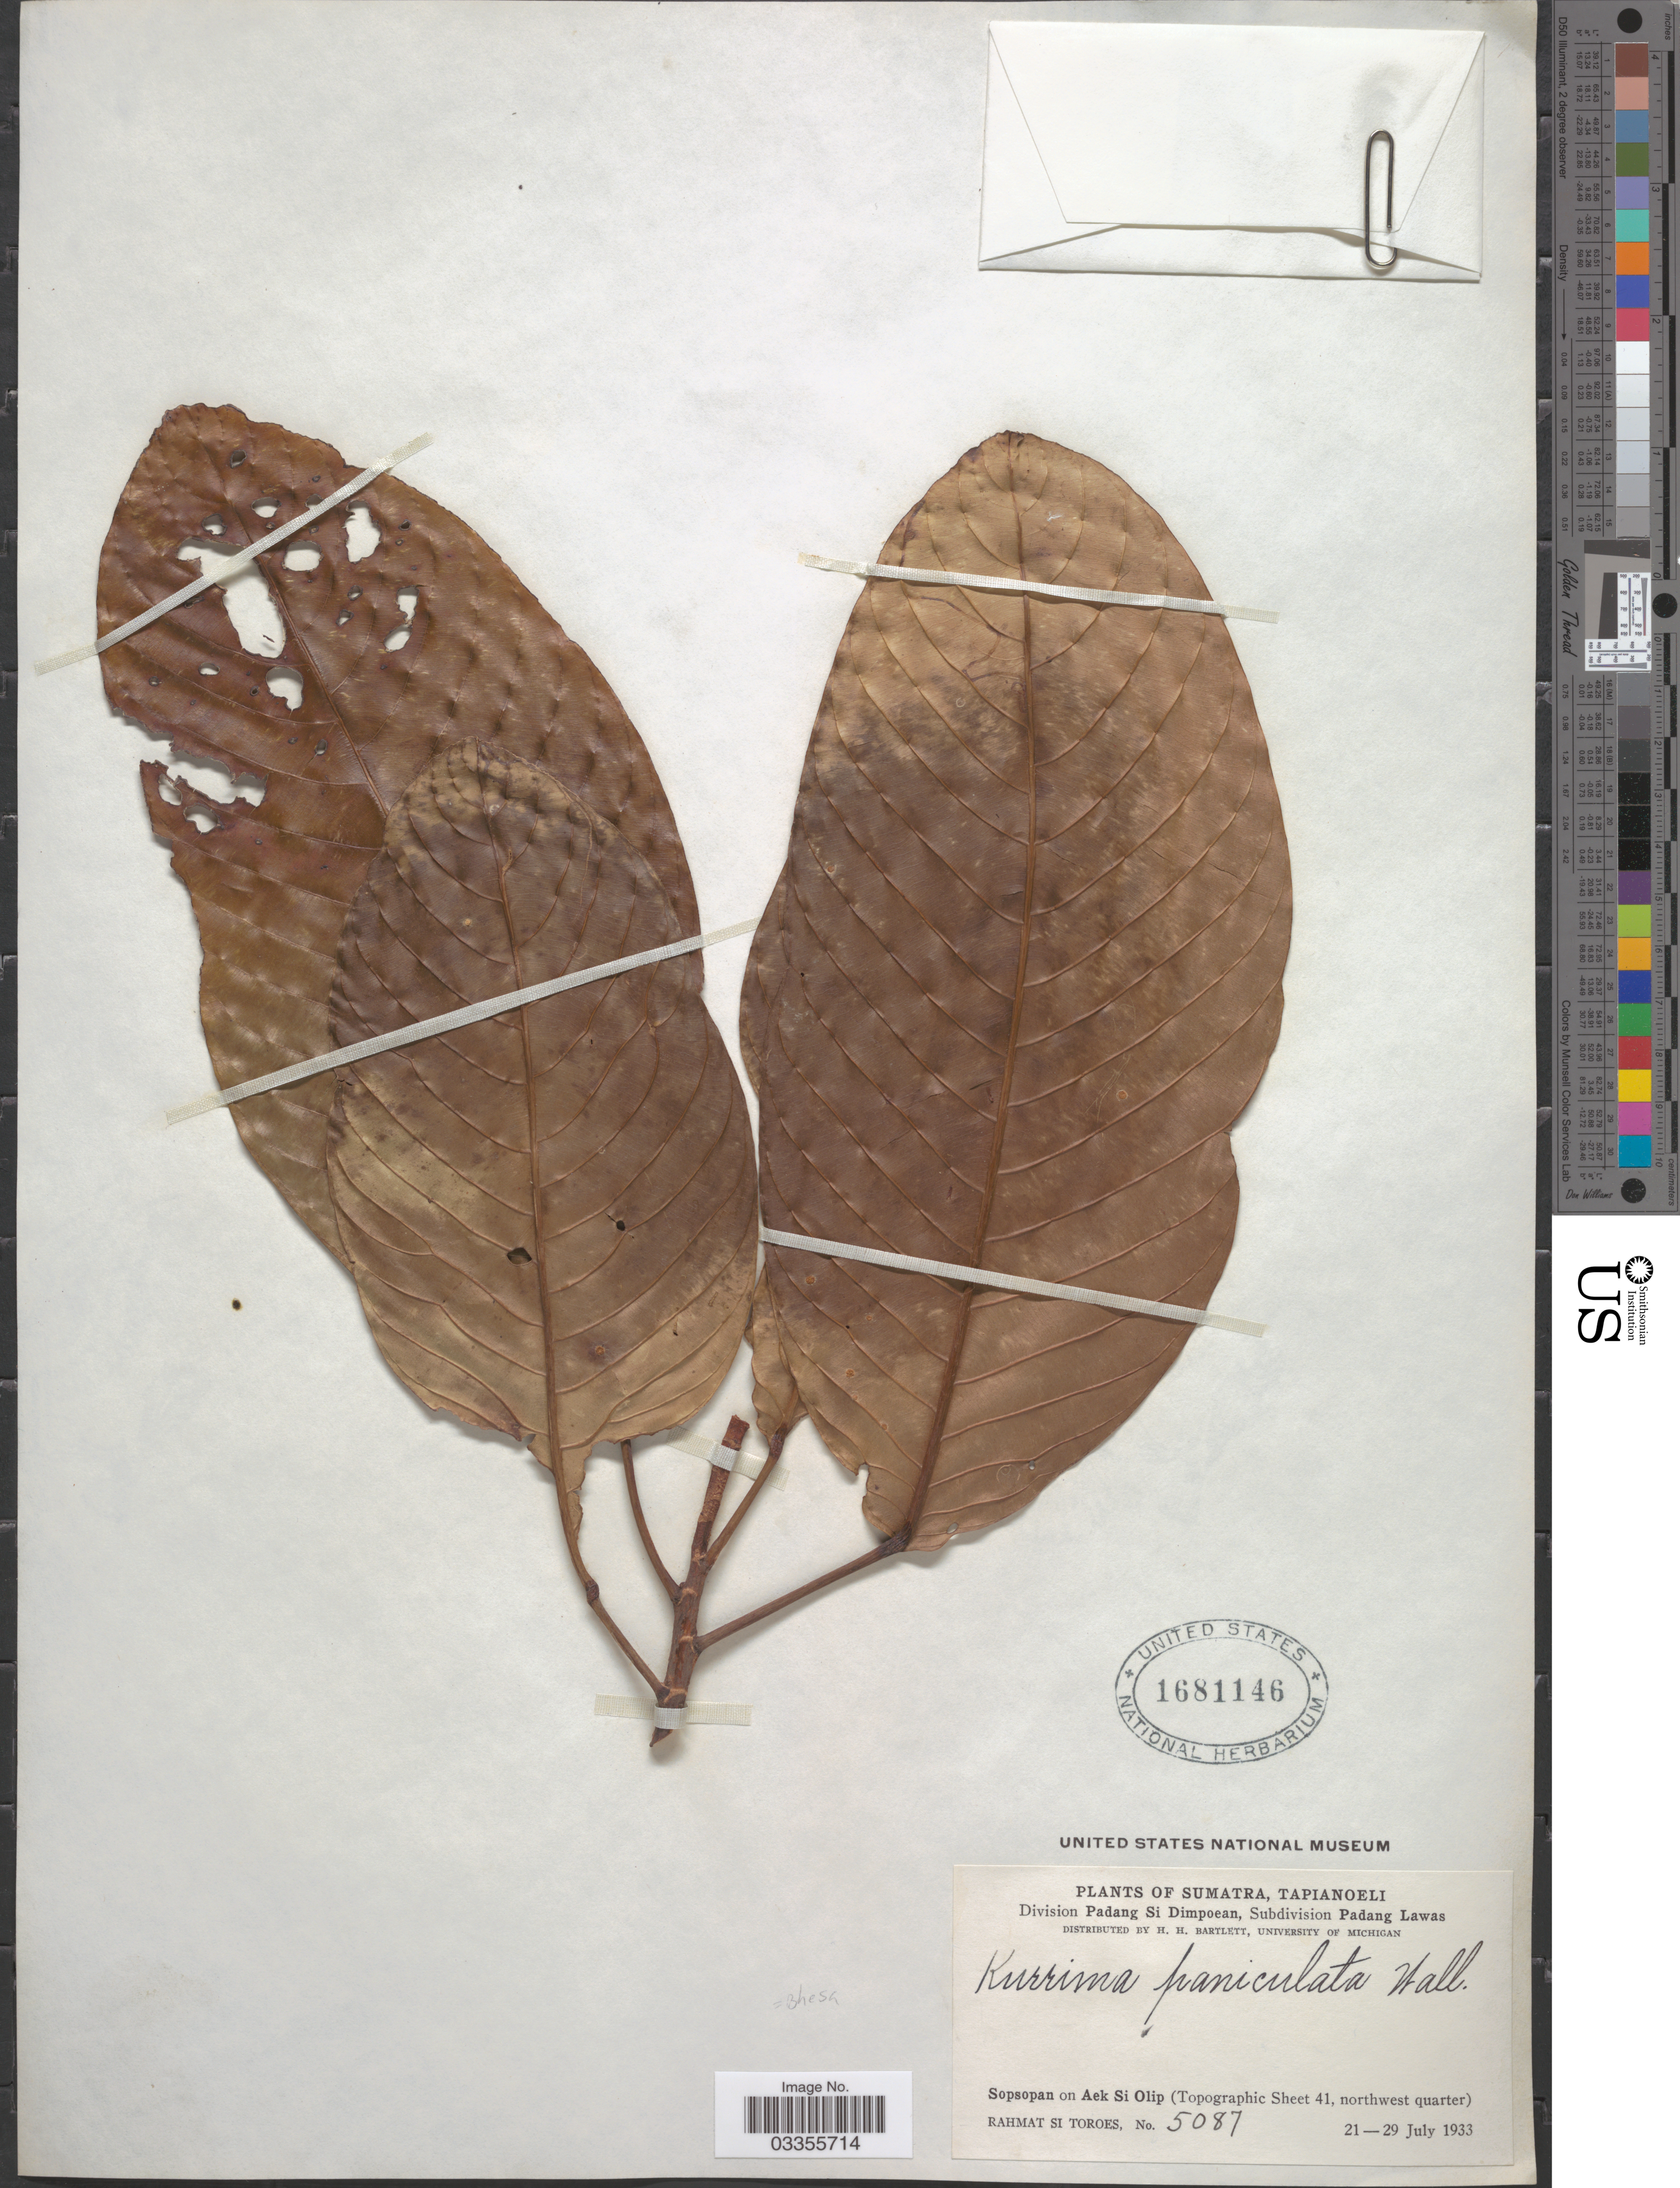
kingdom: Plantae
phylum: Tracheophyta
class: Magnoliopsida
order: Malpighiales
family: Centroplacaceae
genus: Bhesa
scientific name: Bhesa paniculata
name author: (Wall.) Arn.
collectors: Rahmat Si Boeea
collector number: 5087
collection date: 1933-07-21/1933-07-29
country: Indonesia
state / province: Sumatra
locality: Tapianoeli. Division Padang Si Dimpoean, Subdivision Padang Lawas. Sopsopan on Aek Si Olip (Topographic Sheet 41, northwest quarter).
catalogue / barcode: US 1681146